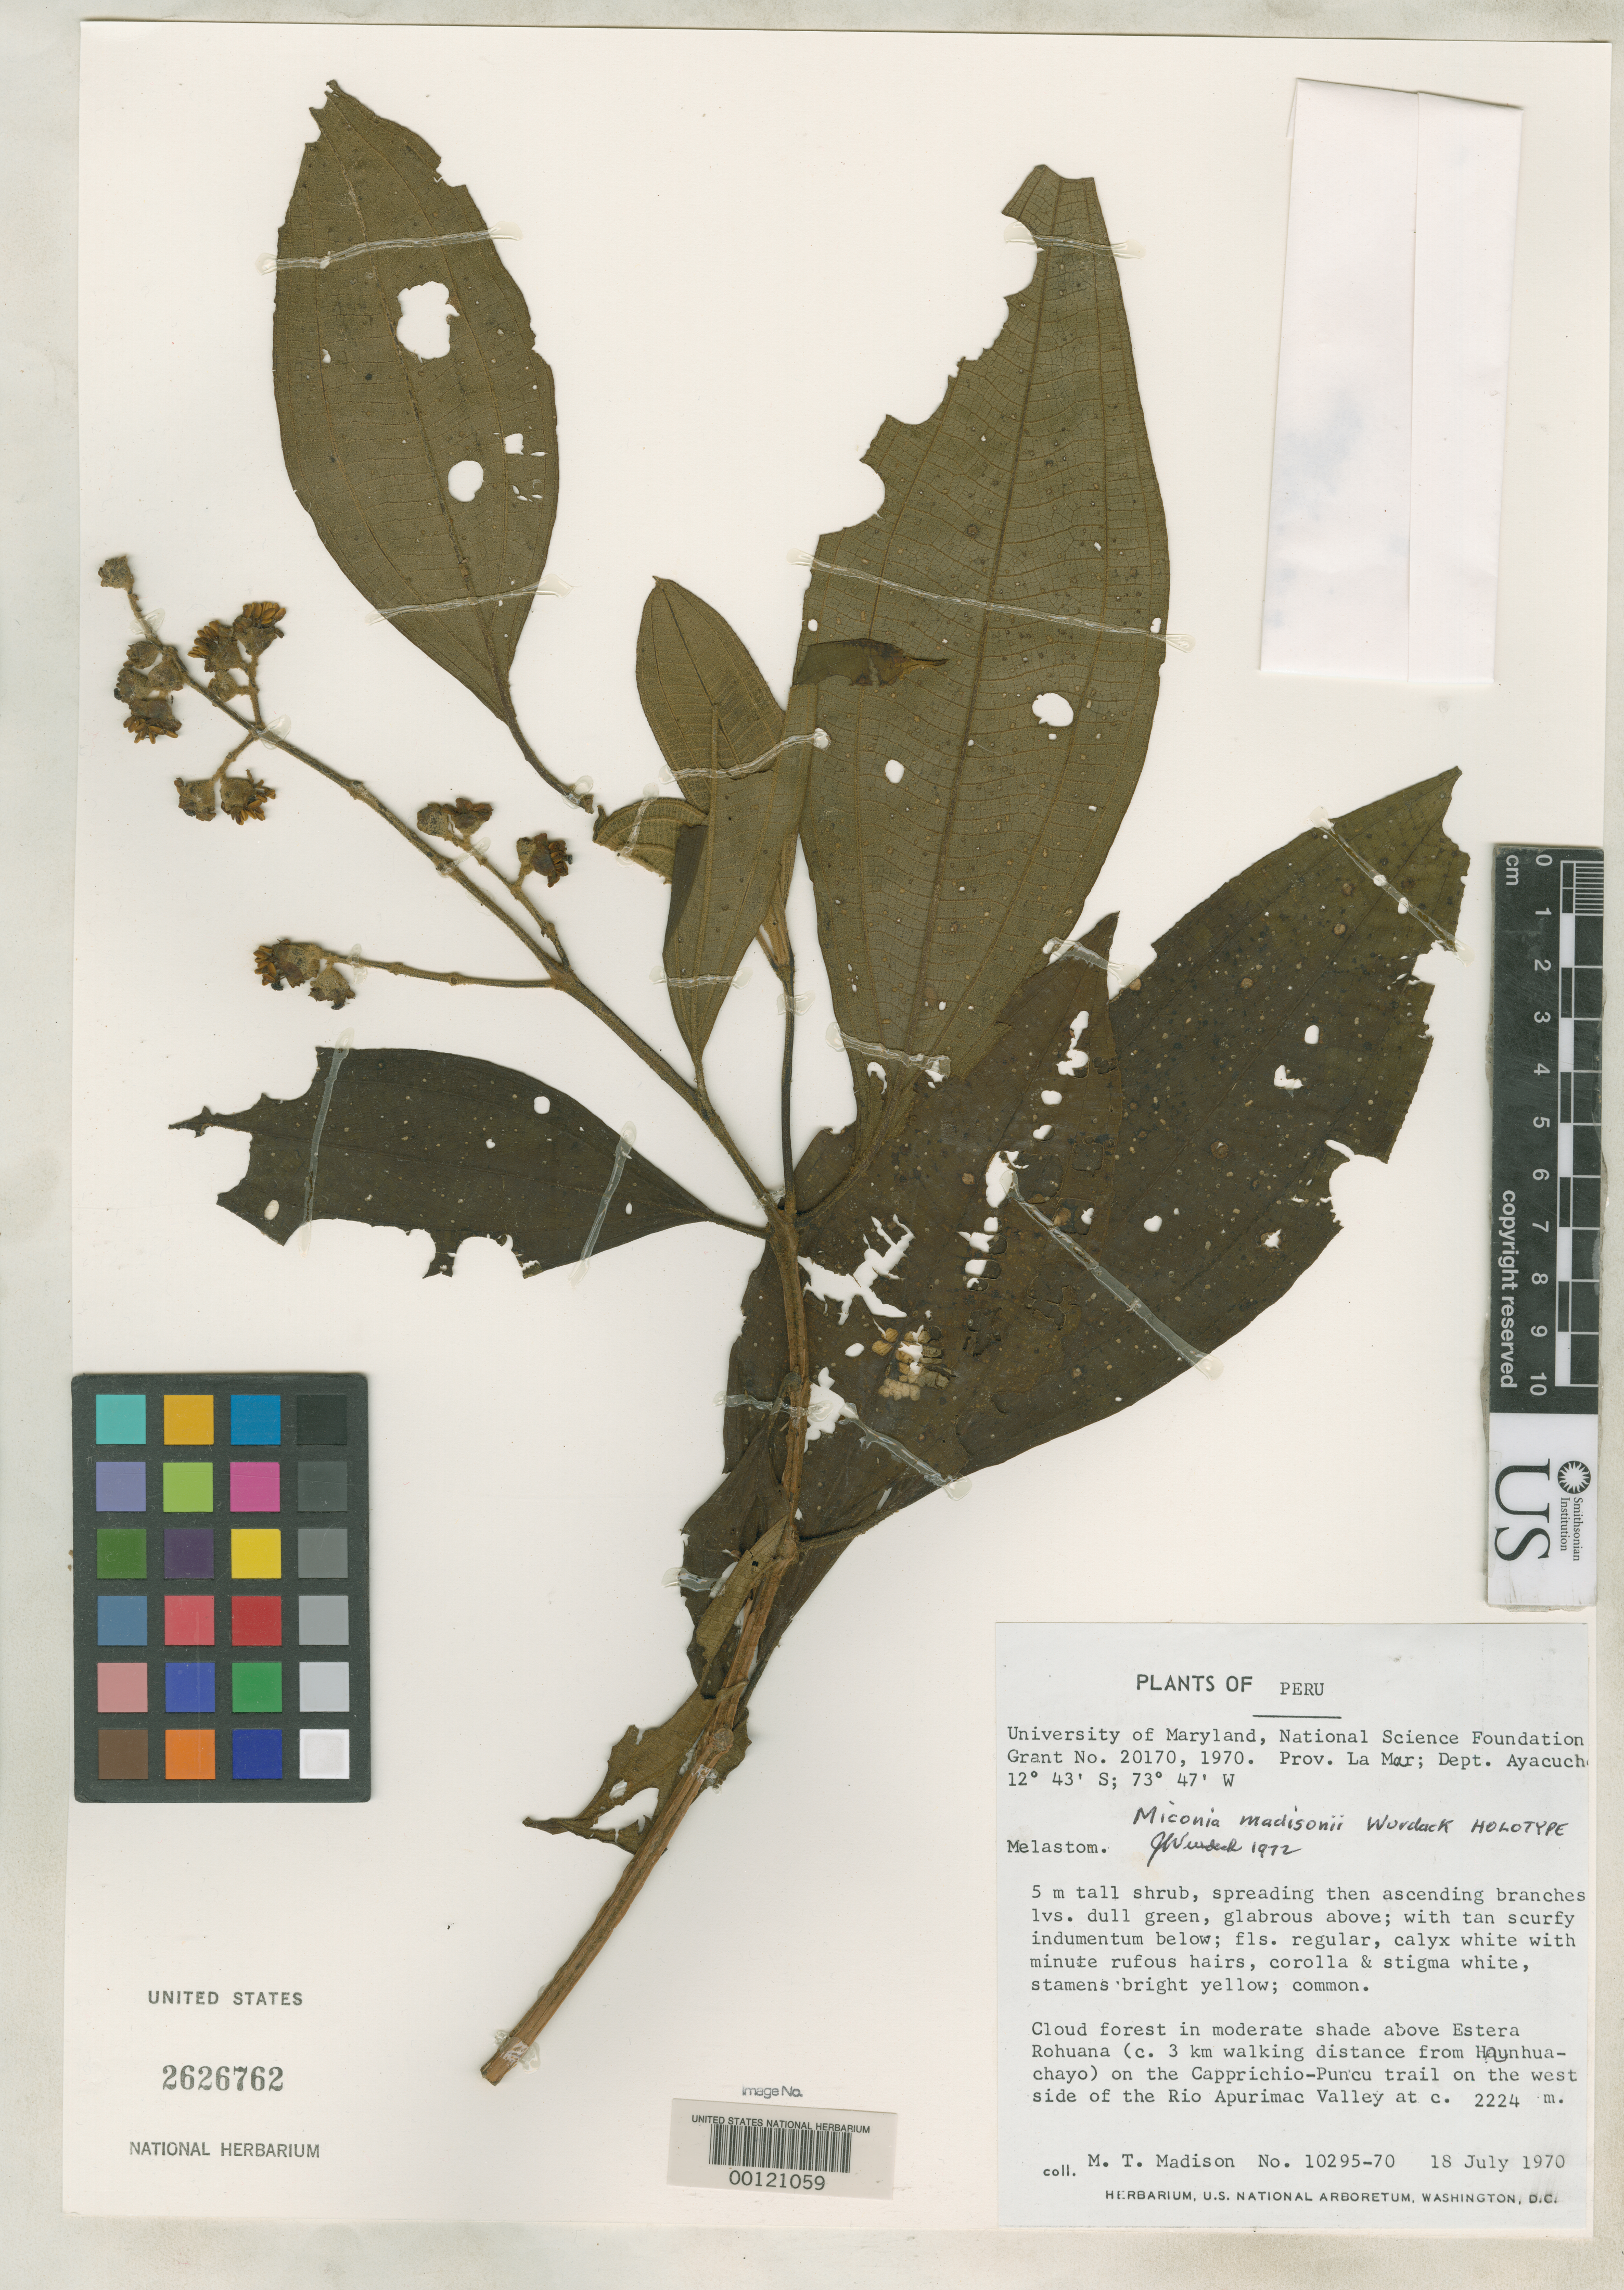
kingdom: Plantae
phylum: Tracheophyta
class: Magnoliopsida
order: Myrtales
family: Melastomataceae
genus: Miconia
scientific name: Miconia madisonii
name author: Wurdack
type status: Holotype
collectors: M. T. Madison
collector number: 10295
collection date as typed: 18 Jul 1970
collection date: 1970-07-18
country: Peru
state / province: Ayacucho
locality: near Huanhuachayo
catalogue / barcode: US 2626762